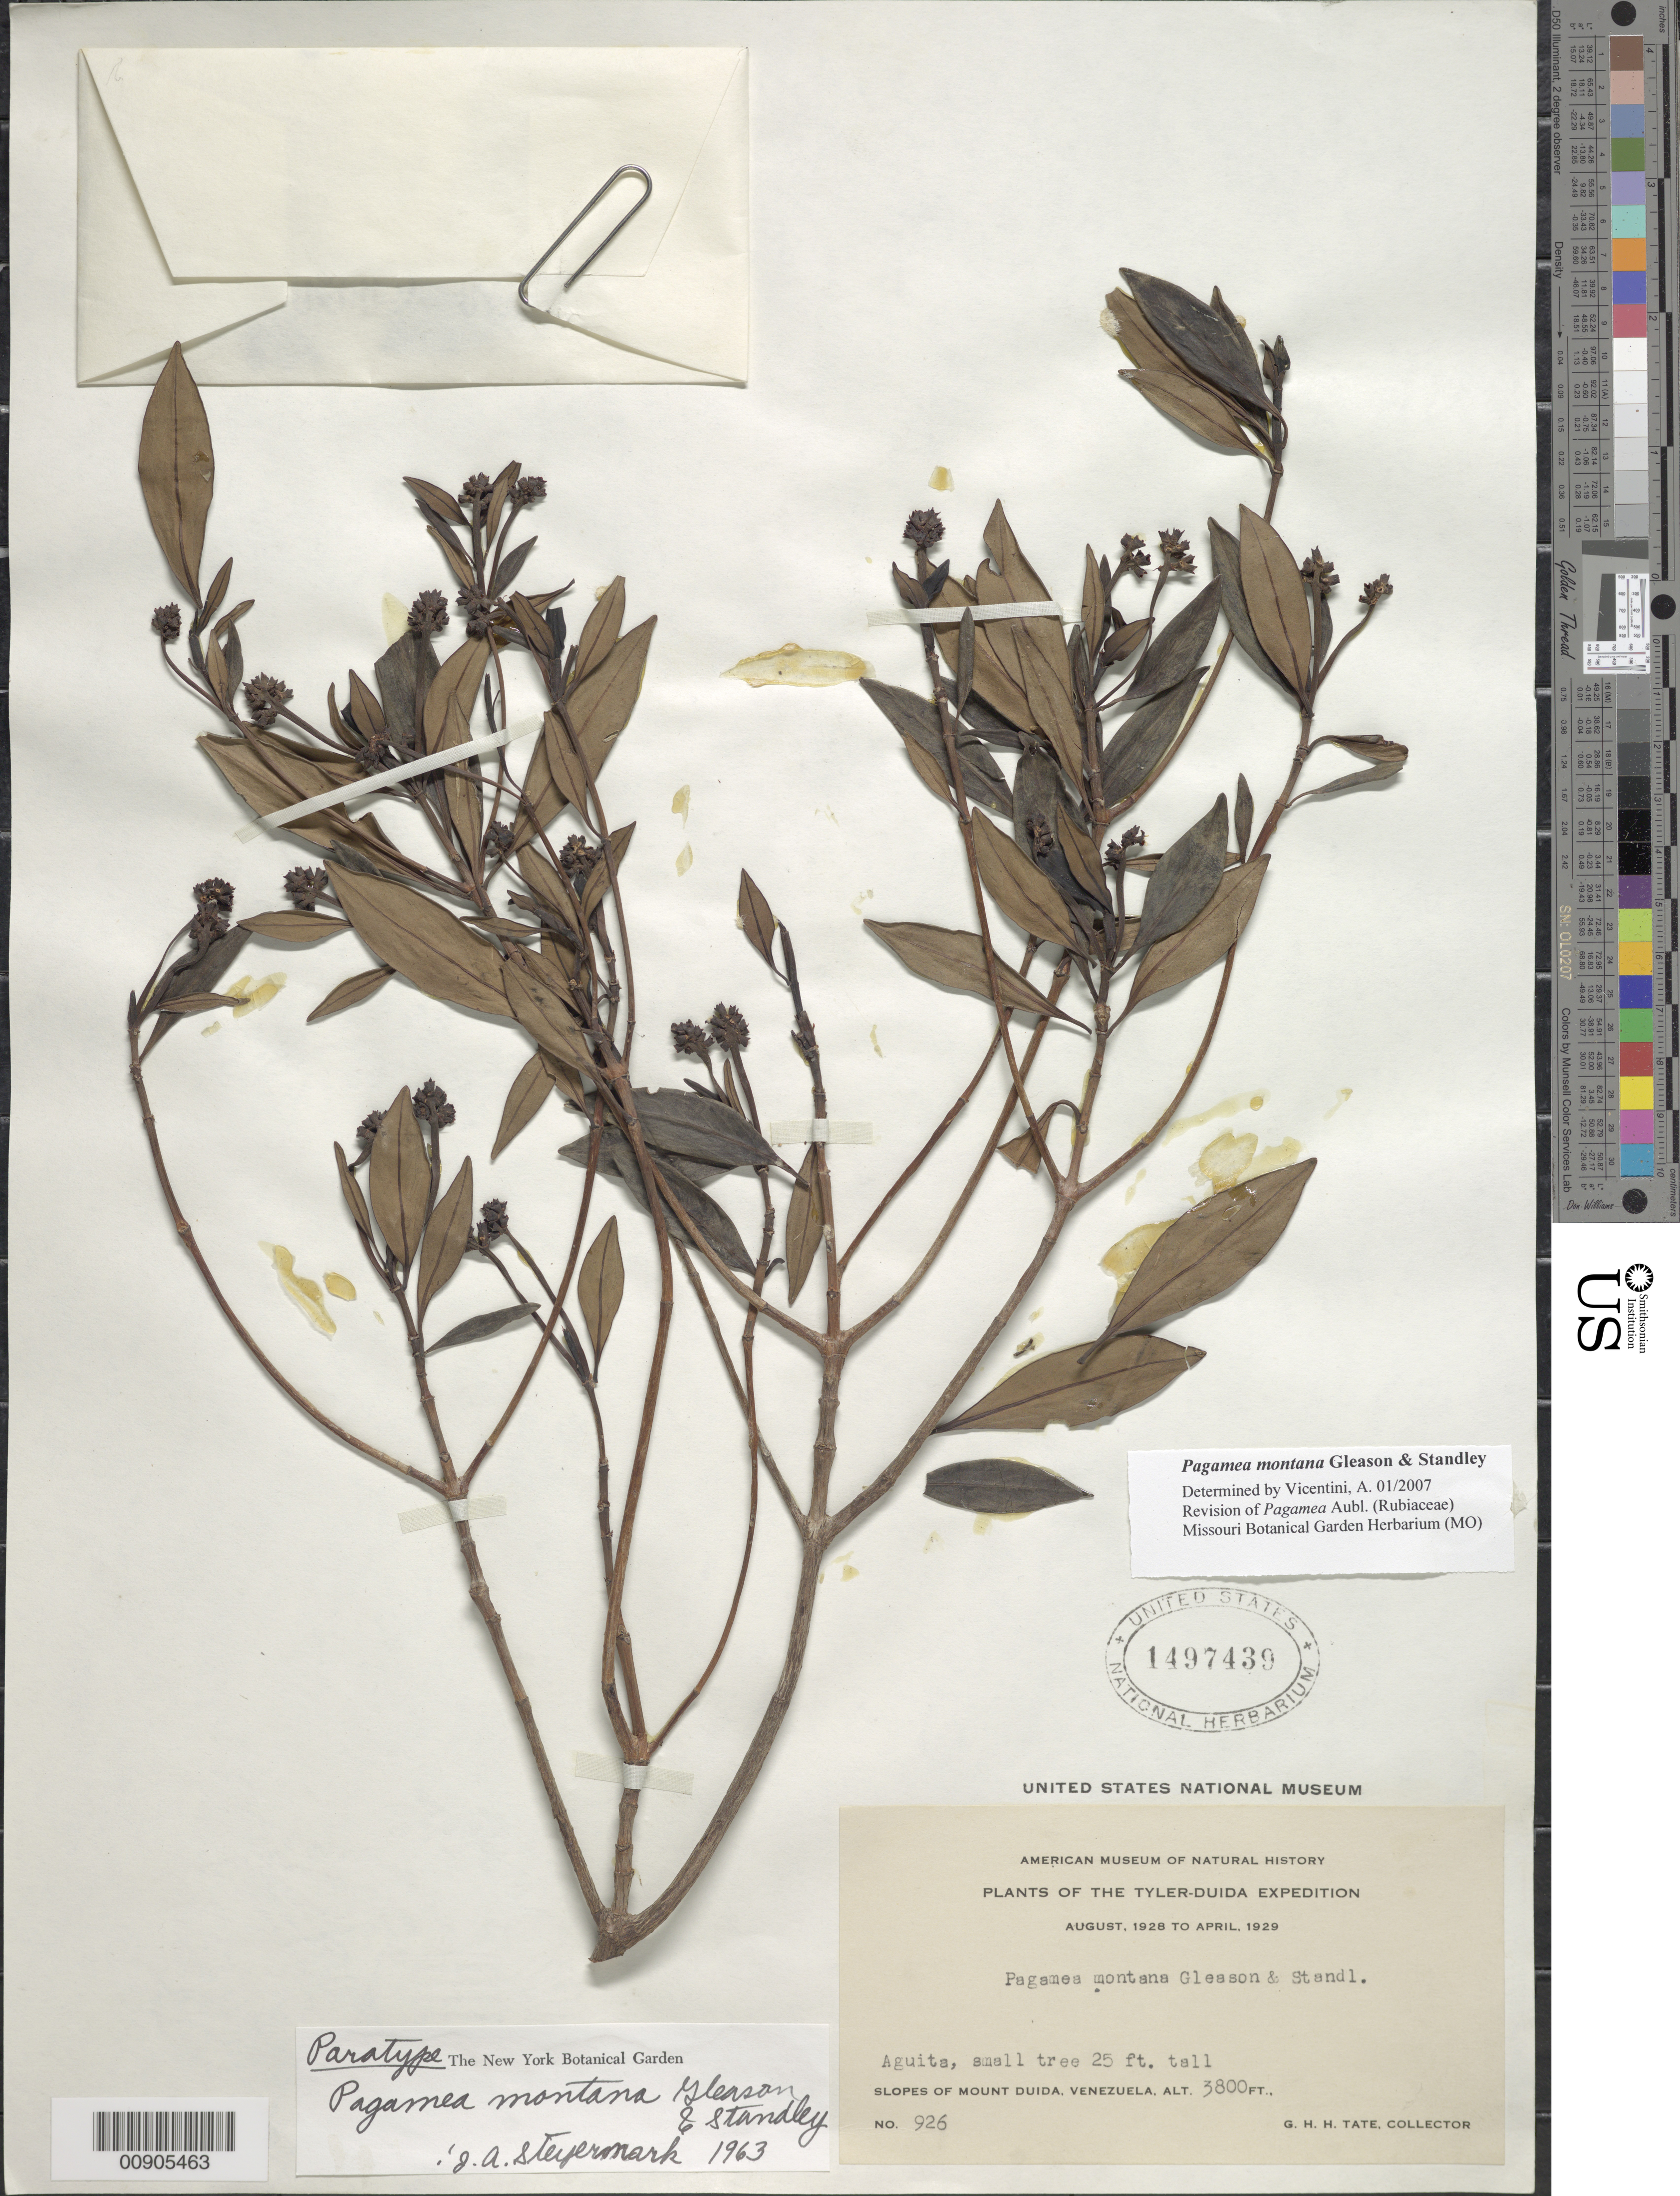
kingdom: Plantae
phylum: Tracheophyta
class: Magnoliopsida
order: Gentianales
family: Rubiaceae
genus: Pagamea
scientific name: Pagamea montana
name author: Gleason & Standl.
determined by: Vicentini, A.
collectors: G. H. H.Tate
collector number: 926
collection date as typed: Aug-28 to Apr-29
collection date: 1928-08/1929-04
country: Venezuela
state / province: Amazonas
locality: Aquita, slopes of Mt. Duida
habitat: Mountain slopes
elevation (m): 1158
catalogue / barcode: US 1497439